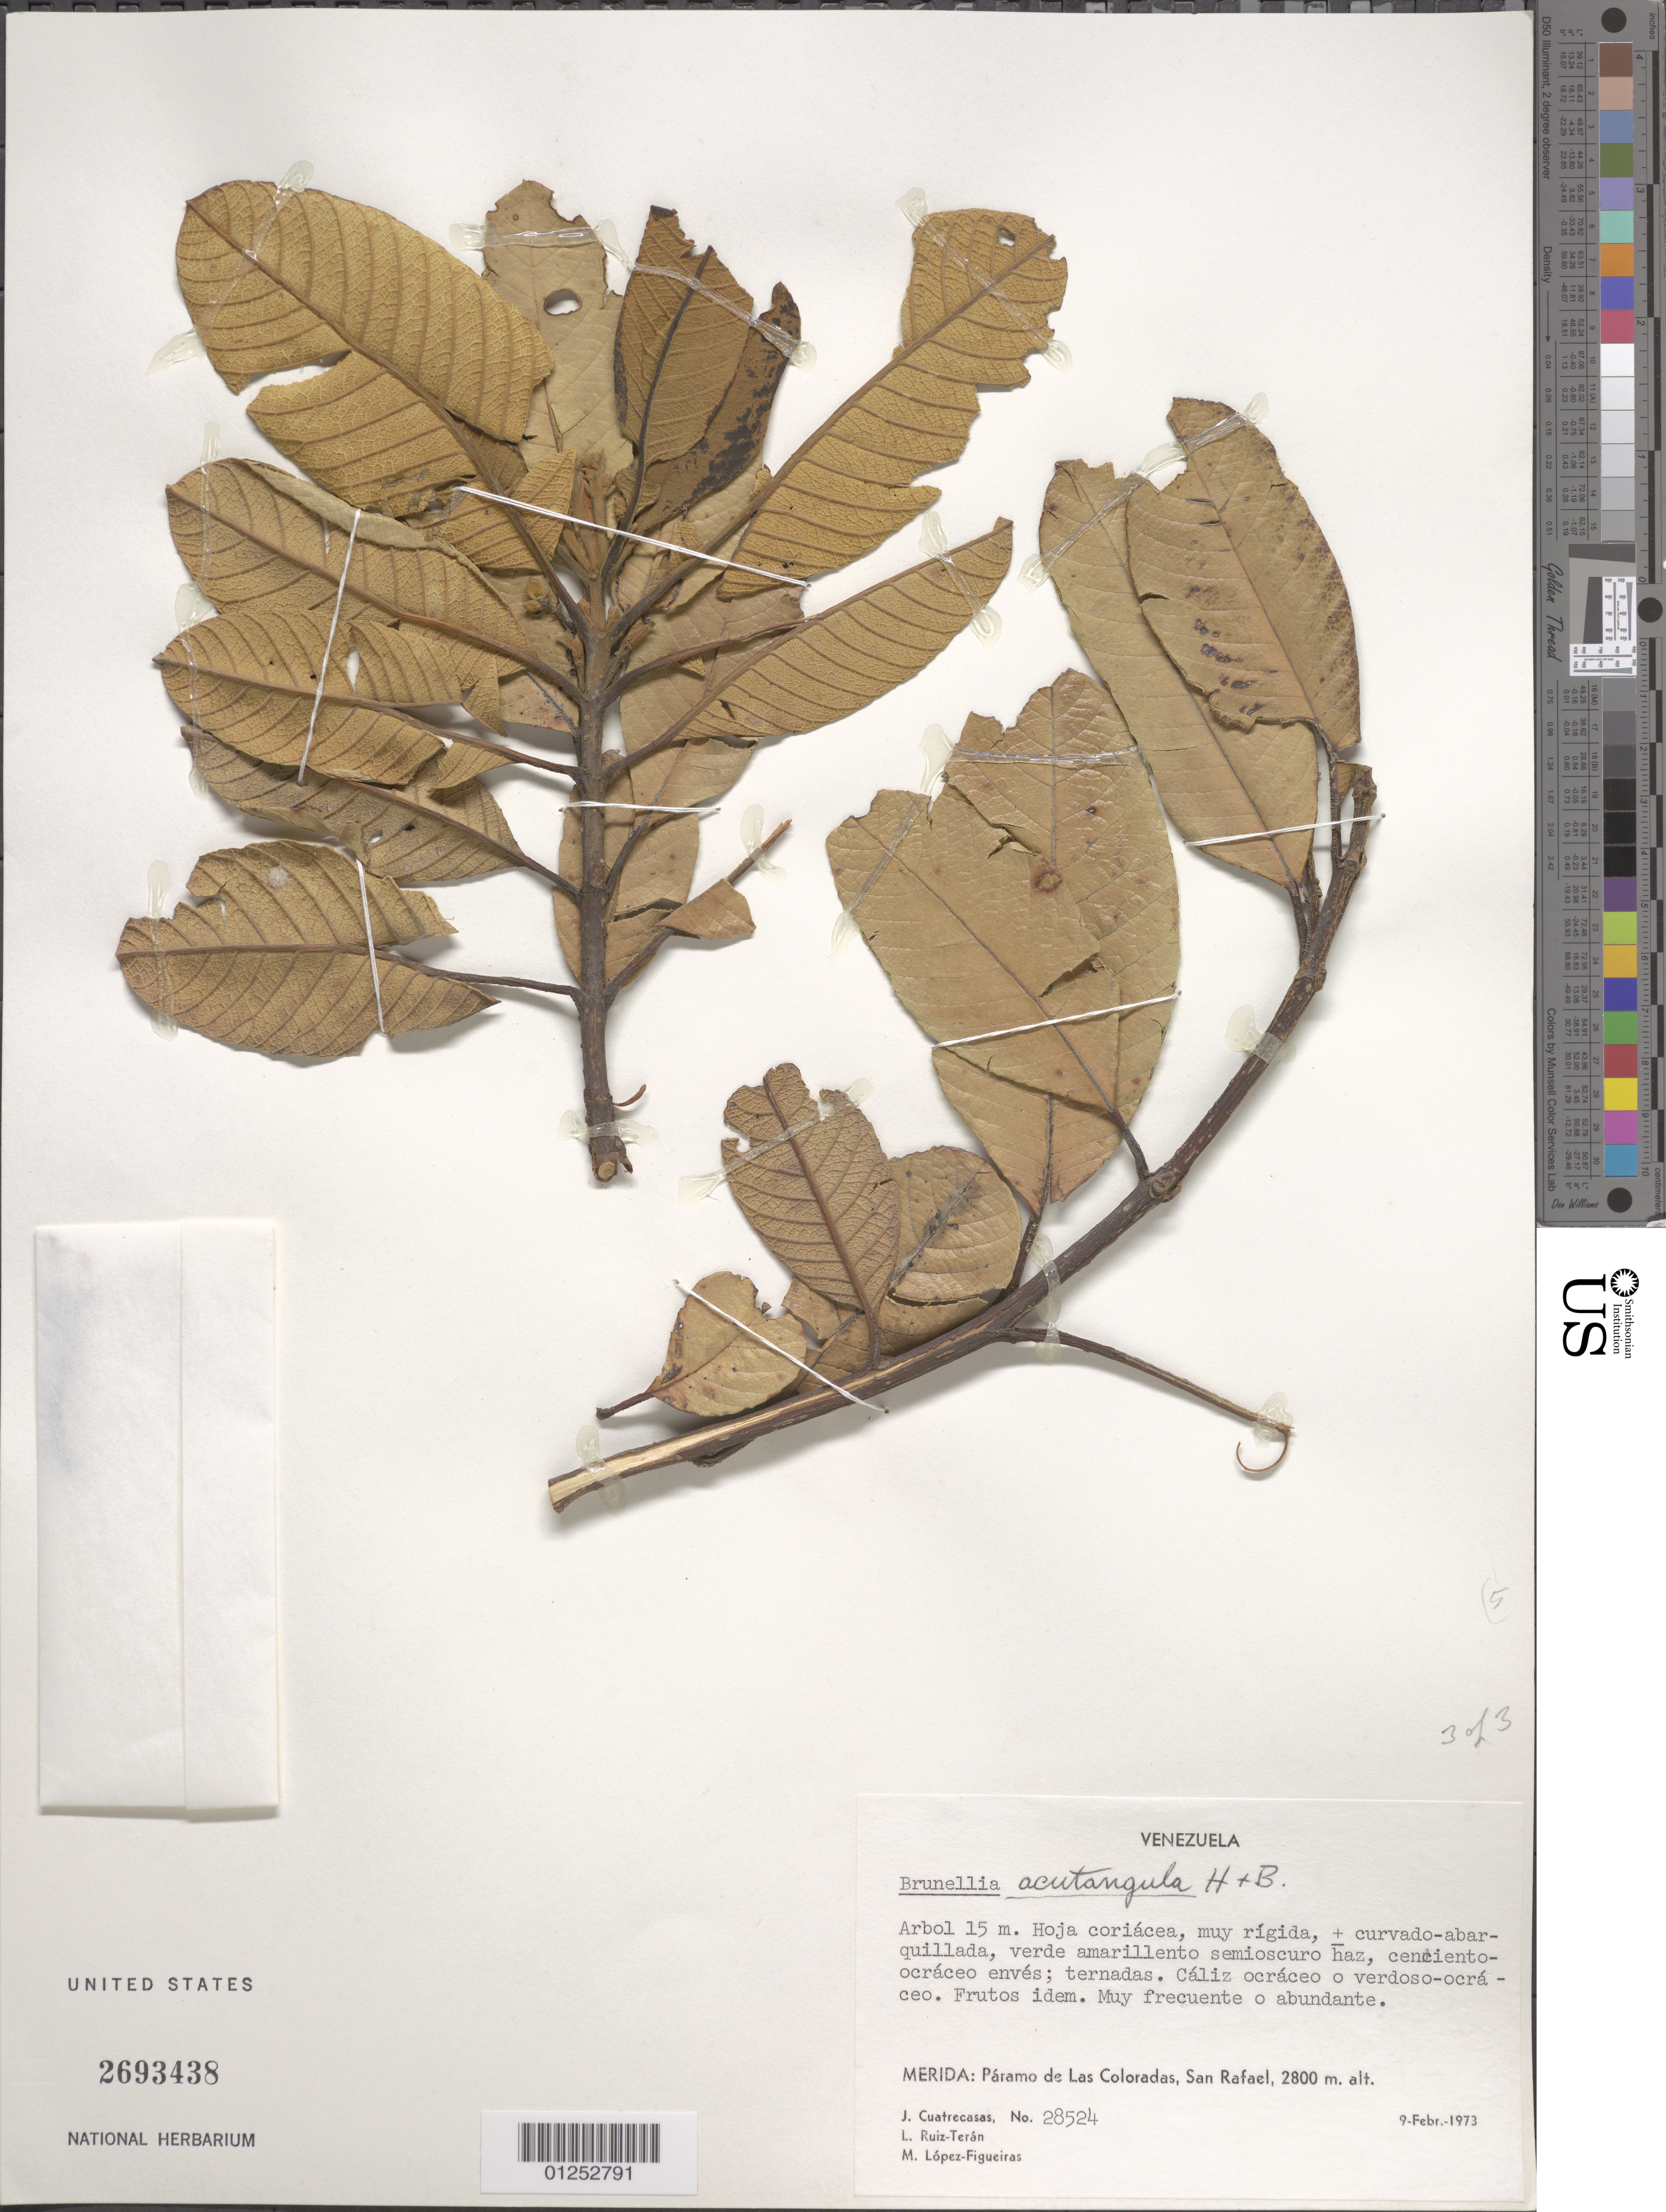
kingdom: Plantae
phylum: Tracheophyta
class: Magnoliopsida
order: Oxalidales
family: Brunelliaceae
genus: Brunellia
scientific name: Brunellia acutangula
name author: Humb. & Bonpl.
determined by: Cuatrecasas, J.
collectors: J. Cuatrecasas, L. E. Ruíz-Terán & M. López Figueiras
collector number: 28524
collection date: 1973-02-09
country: Venezuela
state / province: Mérida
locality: Páramo de Las Coloradas, San Rafael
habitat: Paramo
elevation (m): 2800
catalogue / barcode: US 2693438